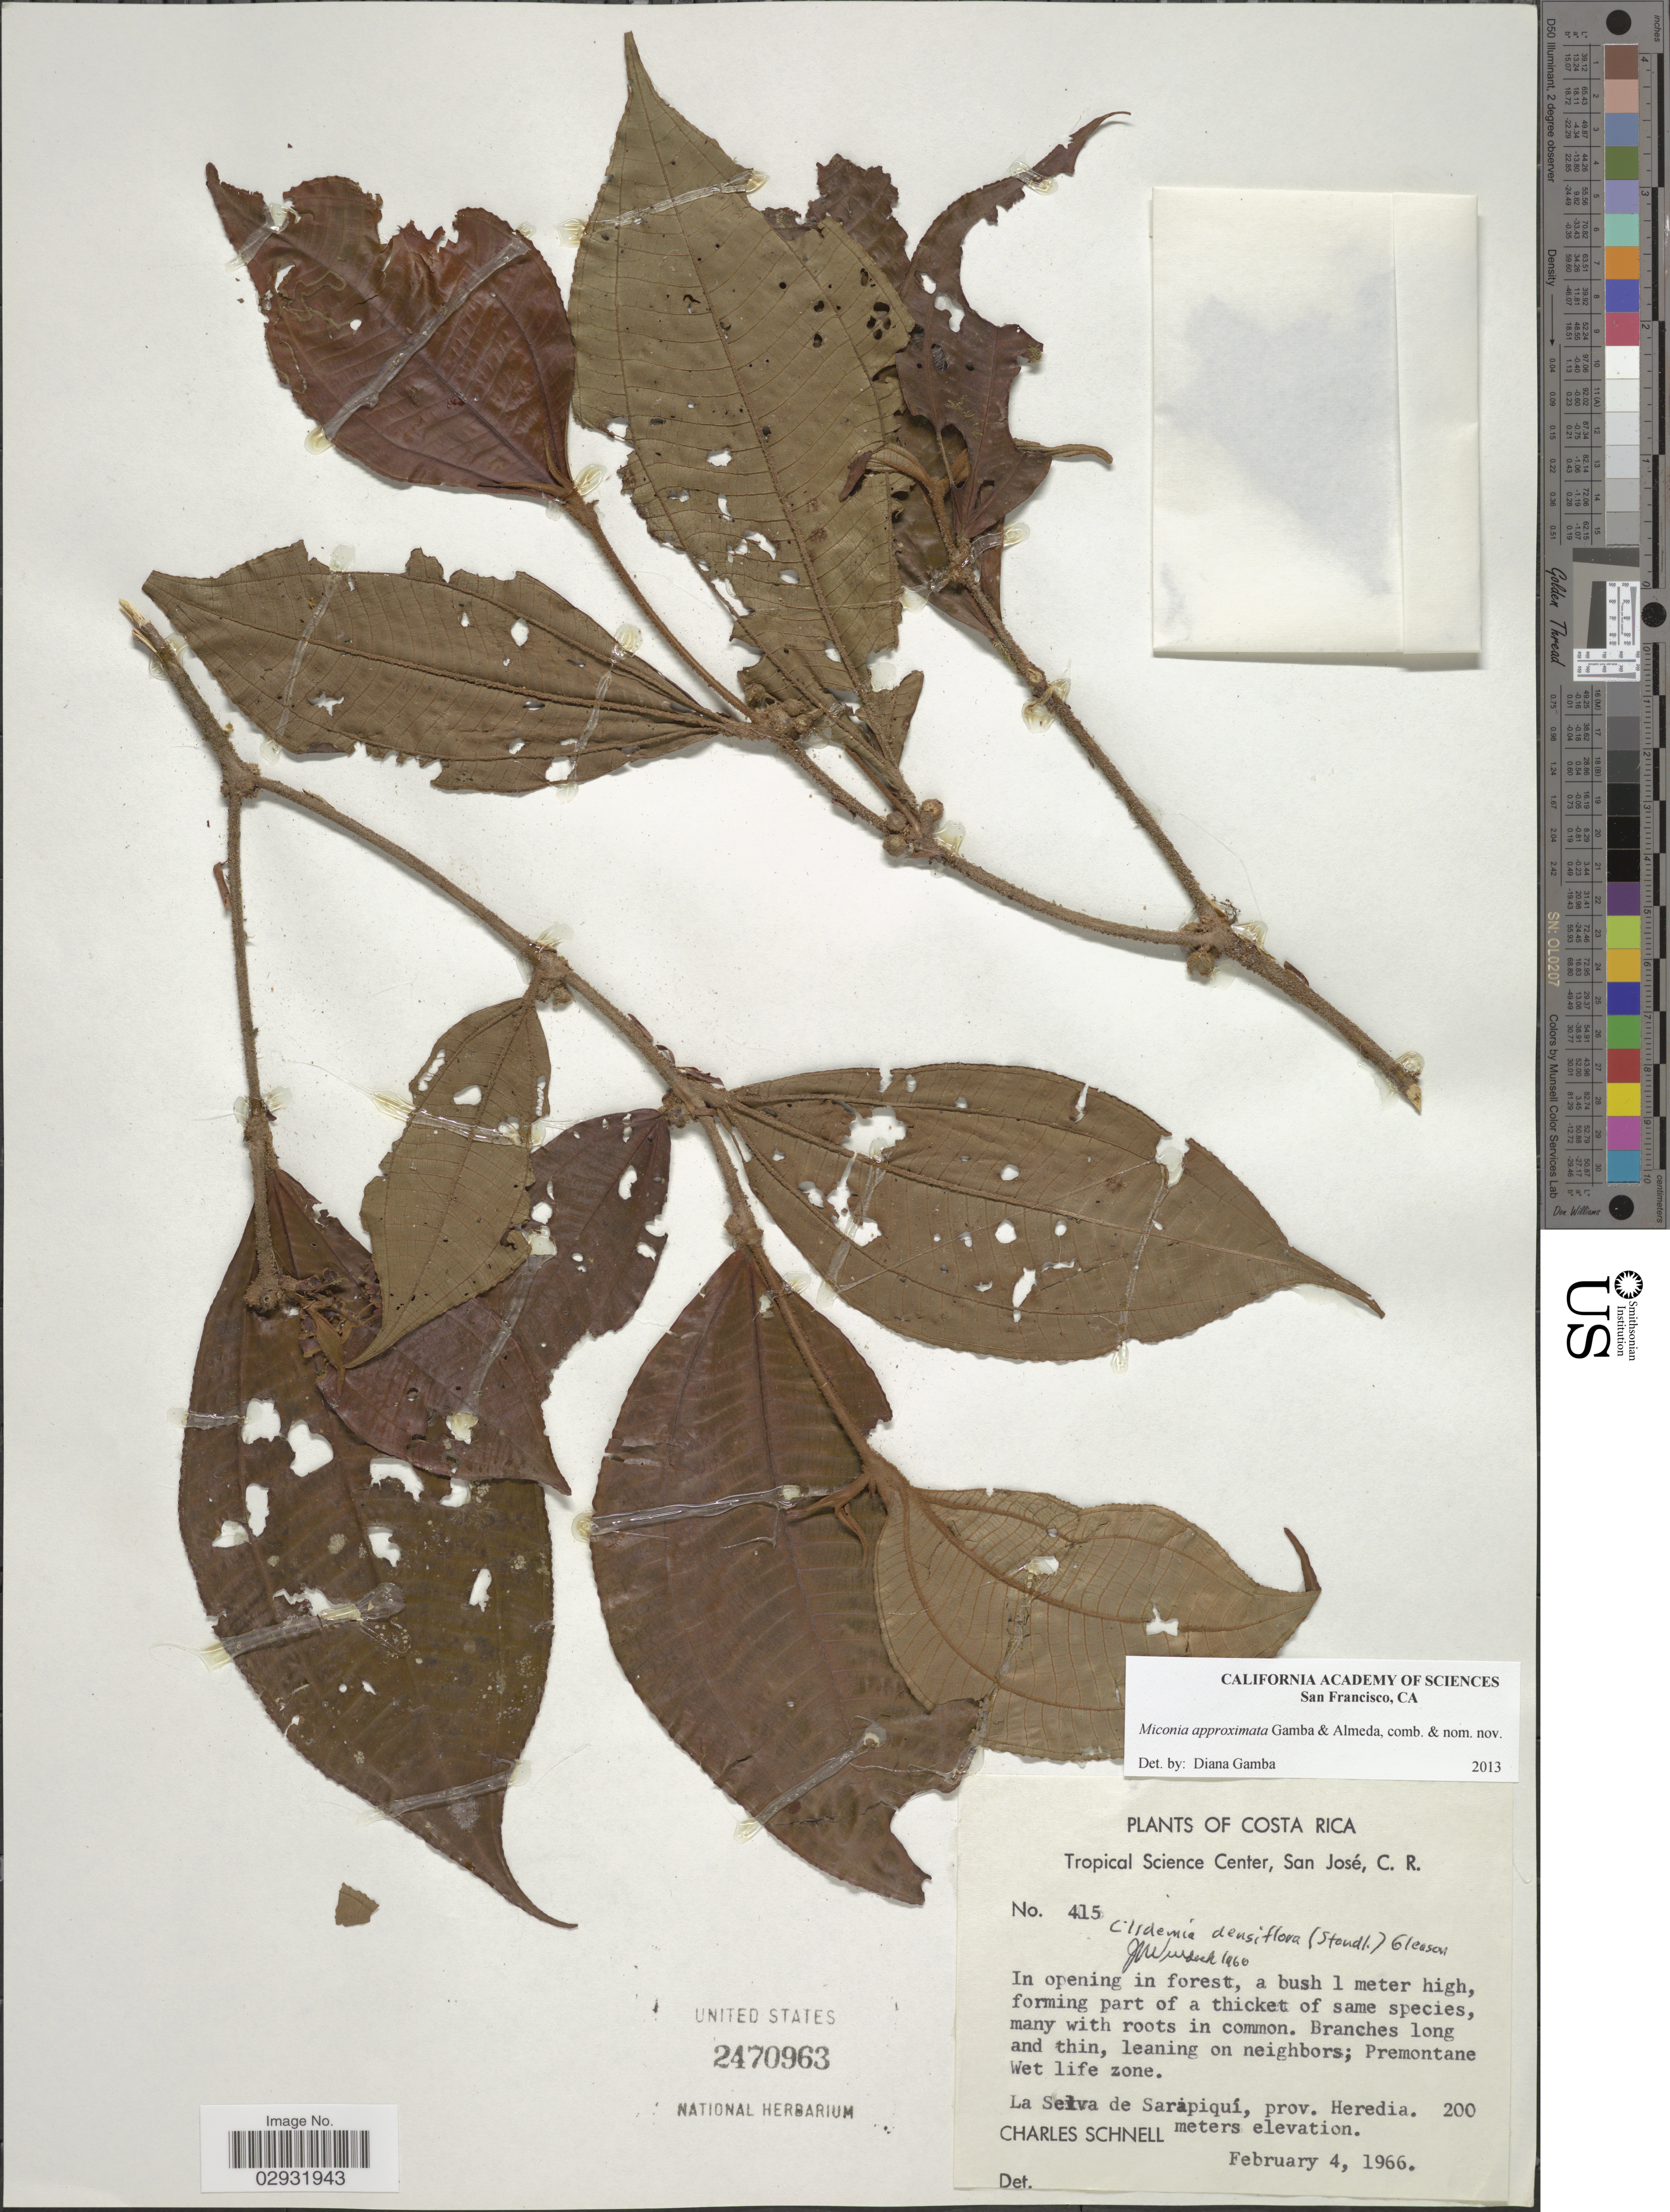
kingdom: Plantae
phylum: Tracheophyta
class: Magnoliopsida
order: Myrtales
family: Melastomataceae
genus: Miconia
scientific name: Miconia approximata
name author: Gamba & Almeda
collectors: C. Schnell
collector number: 415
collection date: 1966-02-04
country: Costa Rica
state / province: Heredia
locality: La Selva de Sarapiquí.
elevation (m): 200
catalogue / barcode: US 2470963